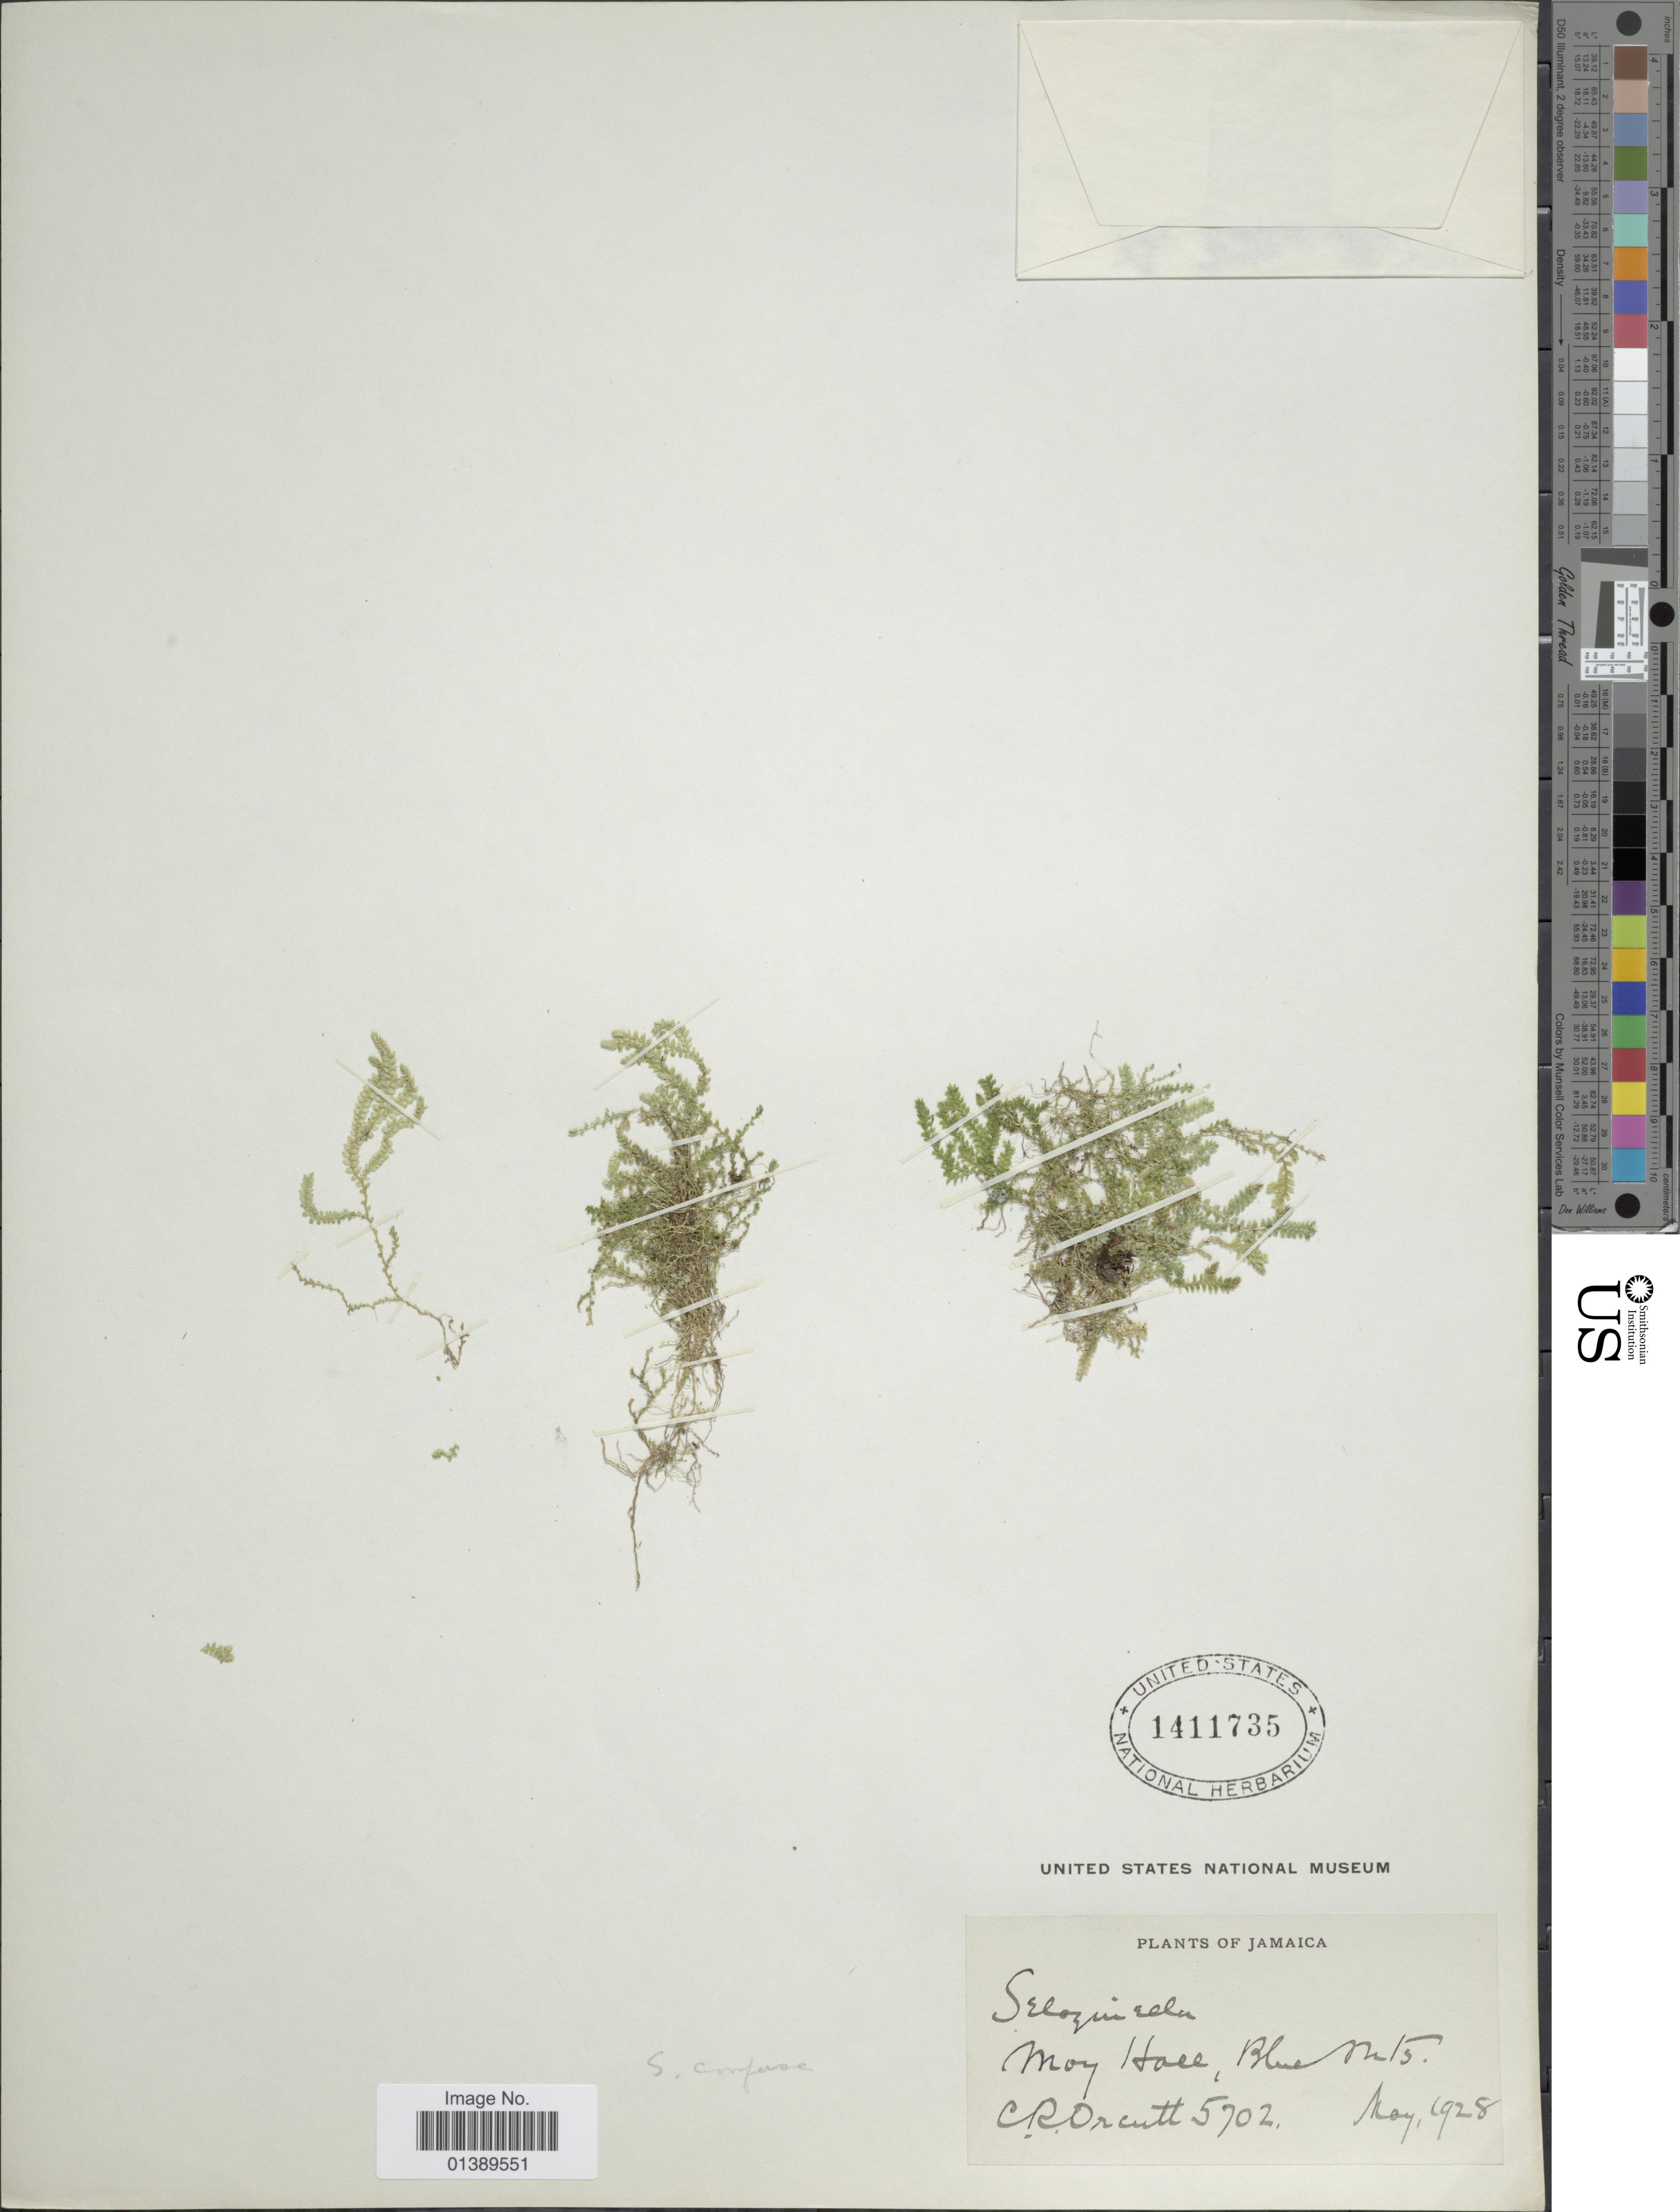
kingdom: Plantae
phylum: Tracheophyta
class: Lycopodiopsida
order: Selaginellales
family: Selaginellaceae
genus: Selaginella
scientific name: Selaginella confusa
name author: Spring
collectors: C. R. Orcutt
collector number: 5702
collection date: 1928-05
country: Jamaica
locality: Moy Hall, Blue Mts.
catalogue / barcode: US 1411735